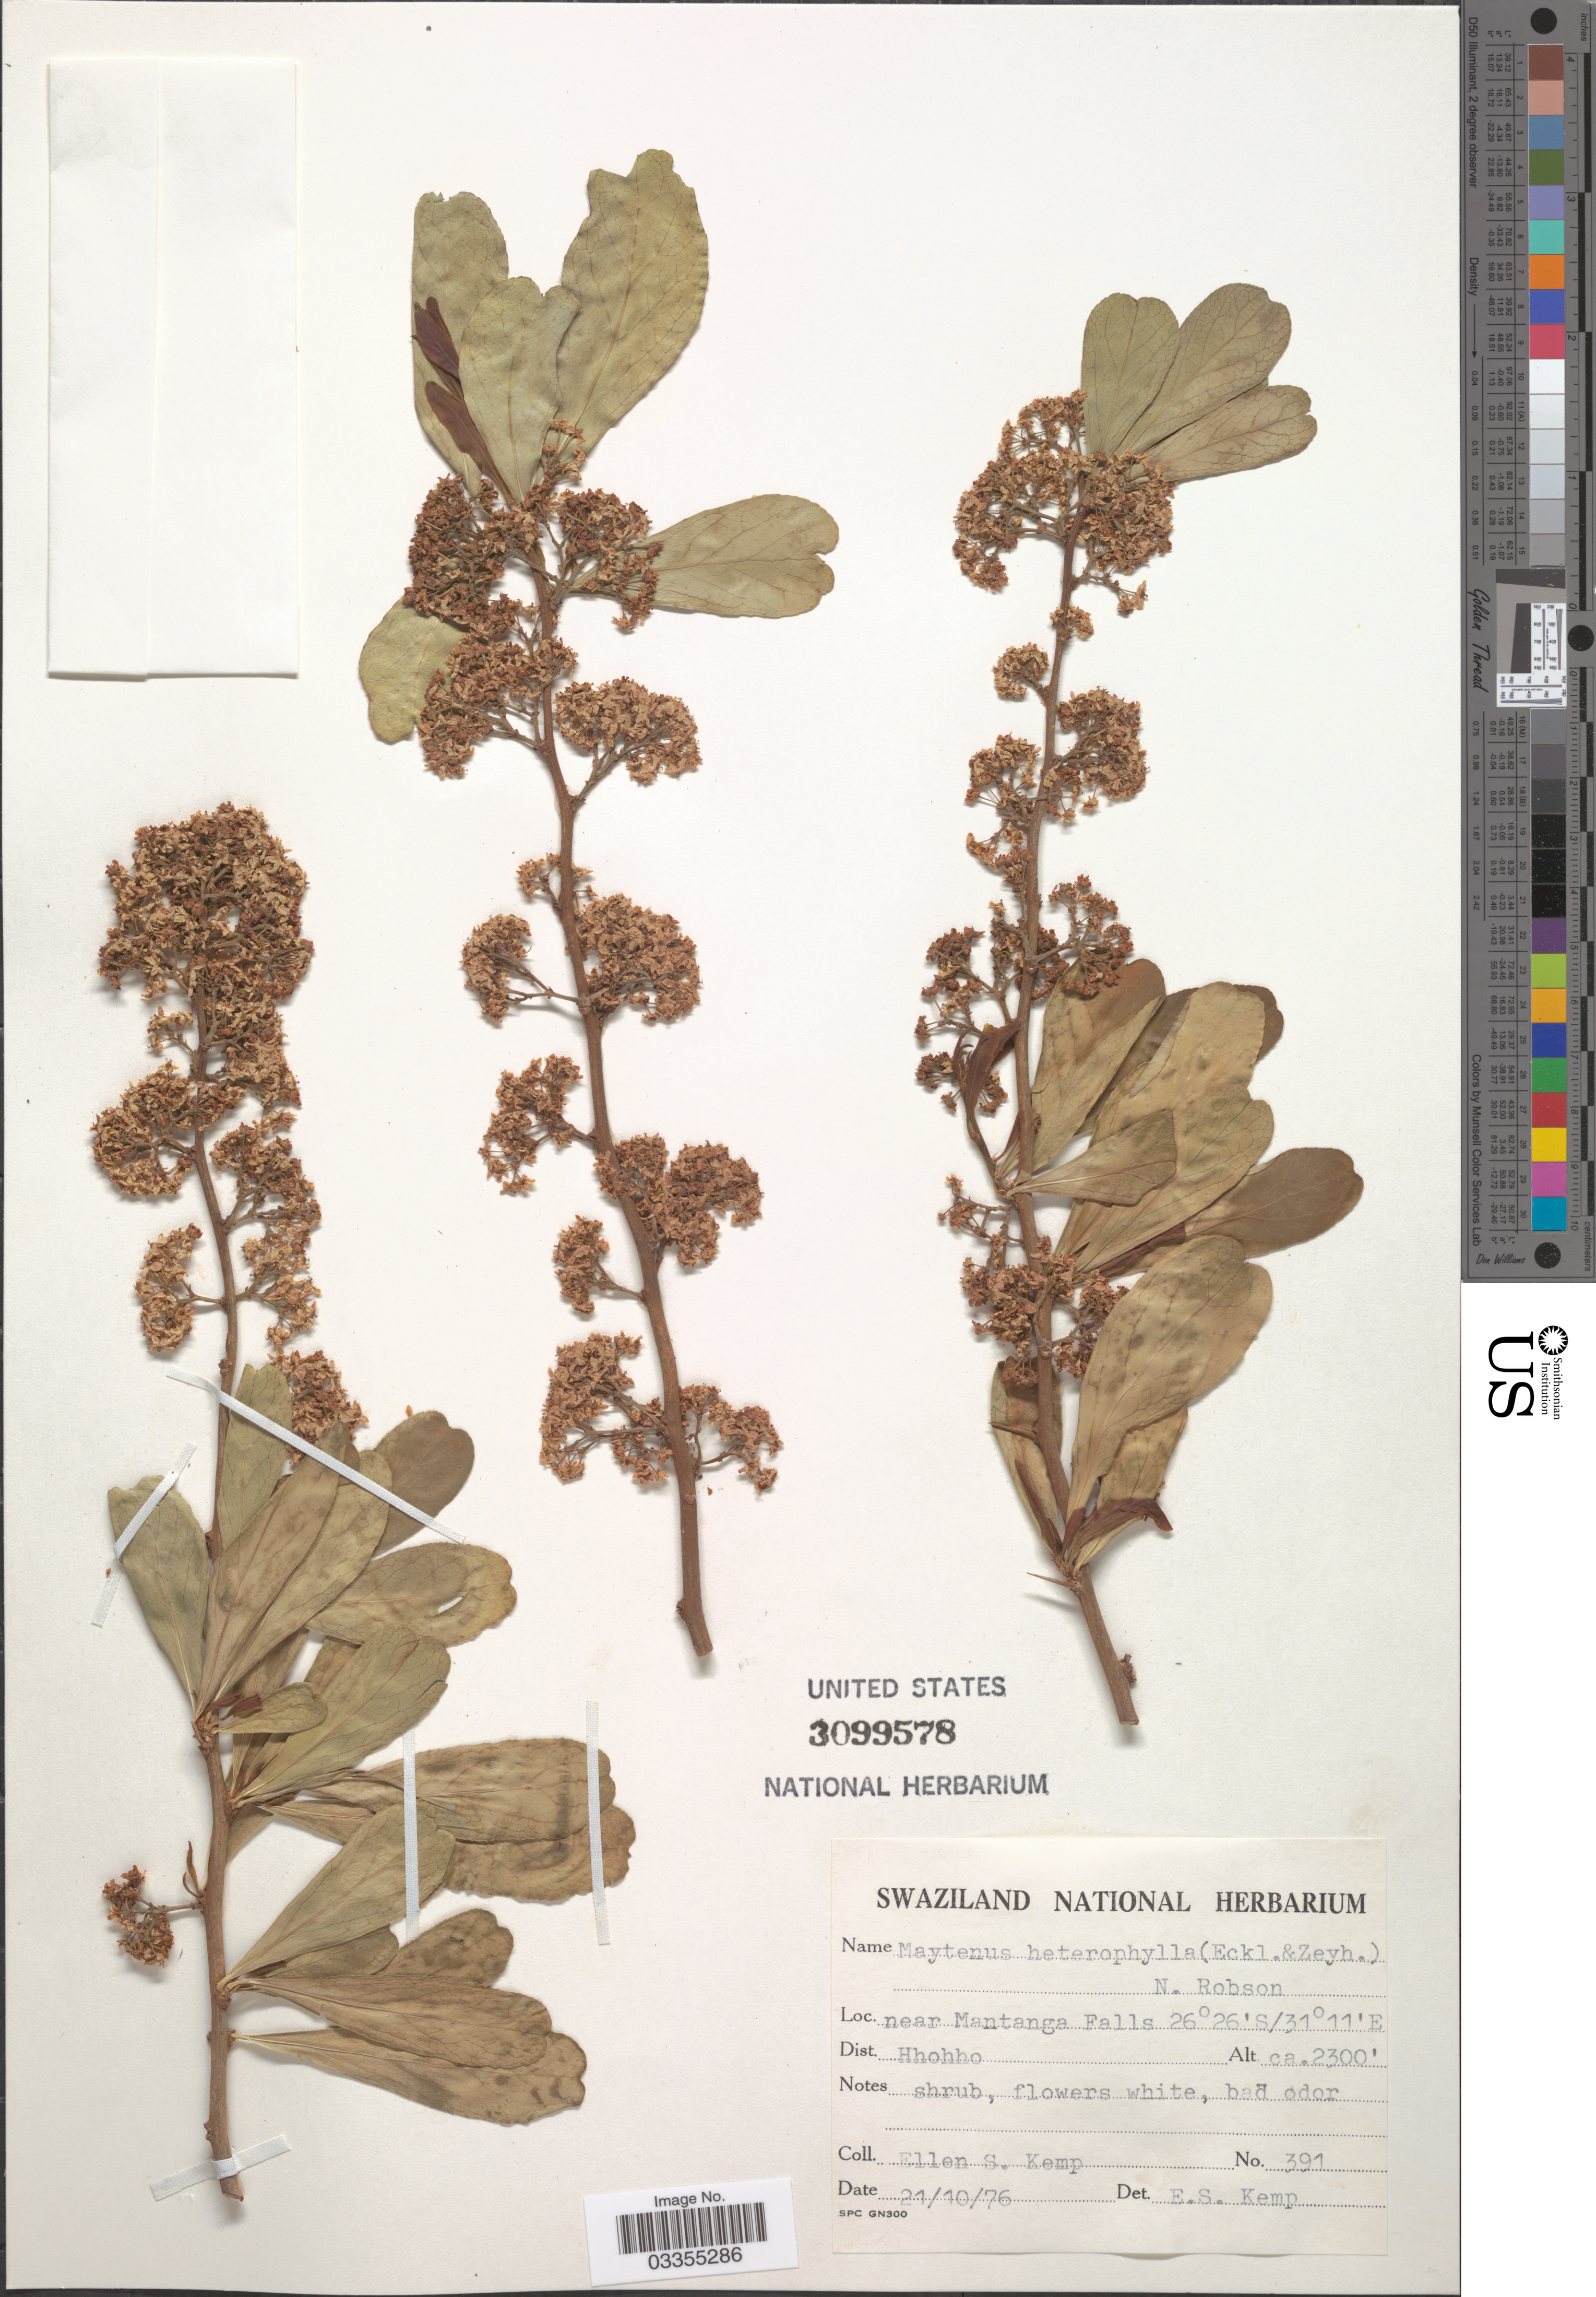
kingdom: Plantae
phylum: Tracheophyta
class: Magnoliopsida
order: Celastrales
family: Celastraceae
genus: Maytenus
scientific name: Maytenus heterophylla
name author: (Eckl. & Zeyh.) N. Robson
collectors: E. S. Kemp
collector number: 391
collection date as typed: Transcribed d/m/y: 21/10/76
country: Eswatini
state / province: Hhohho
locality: Near Mantanga Falls. Dist. Hhohho.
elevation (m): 701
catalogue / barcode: US 3099578